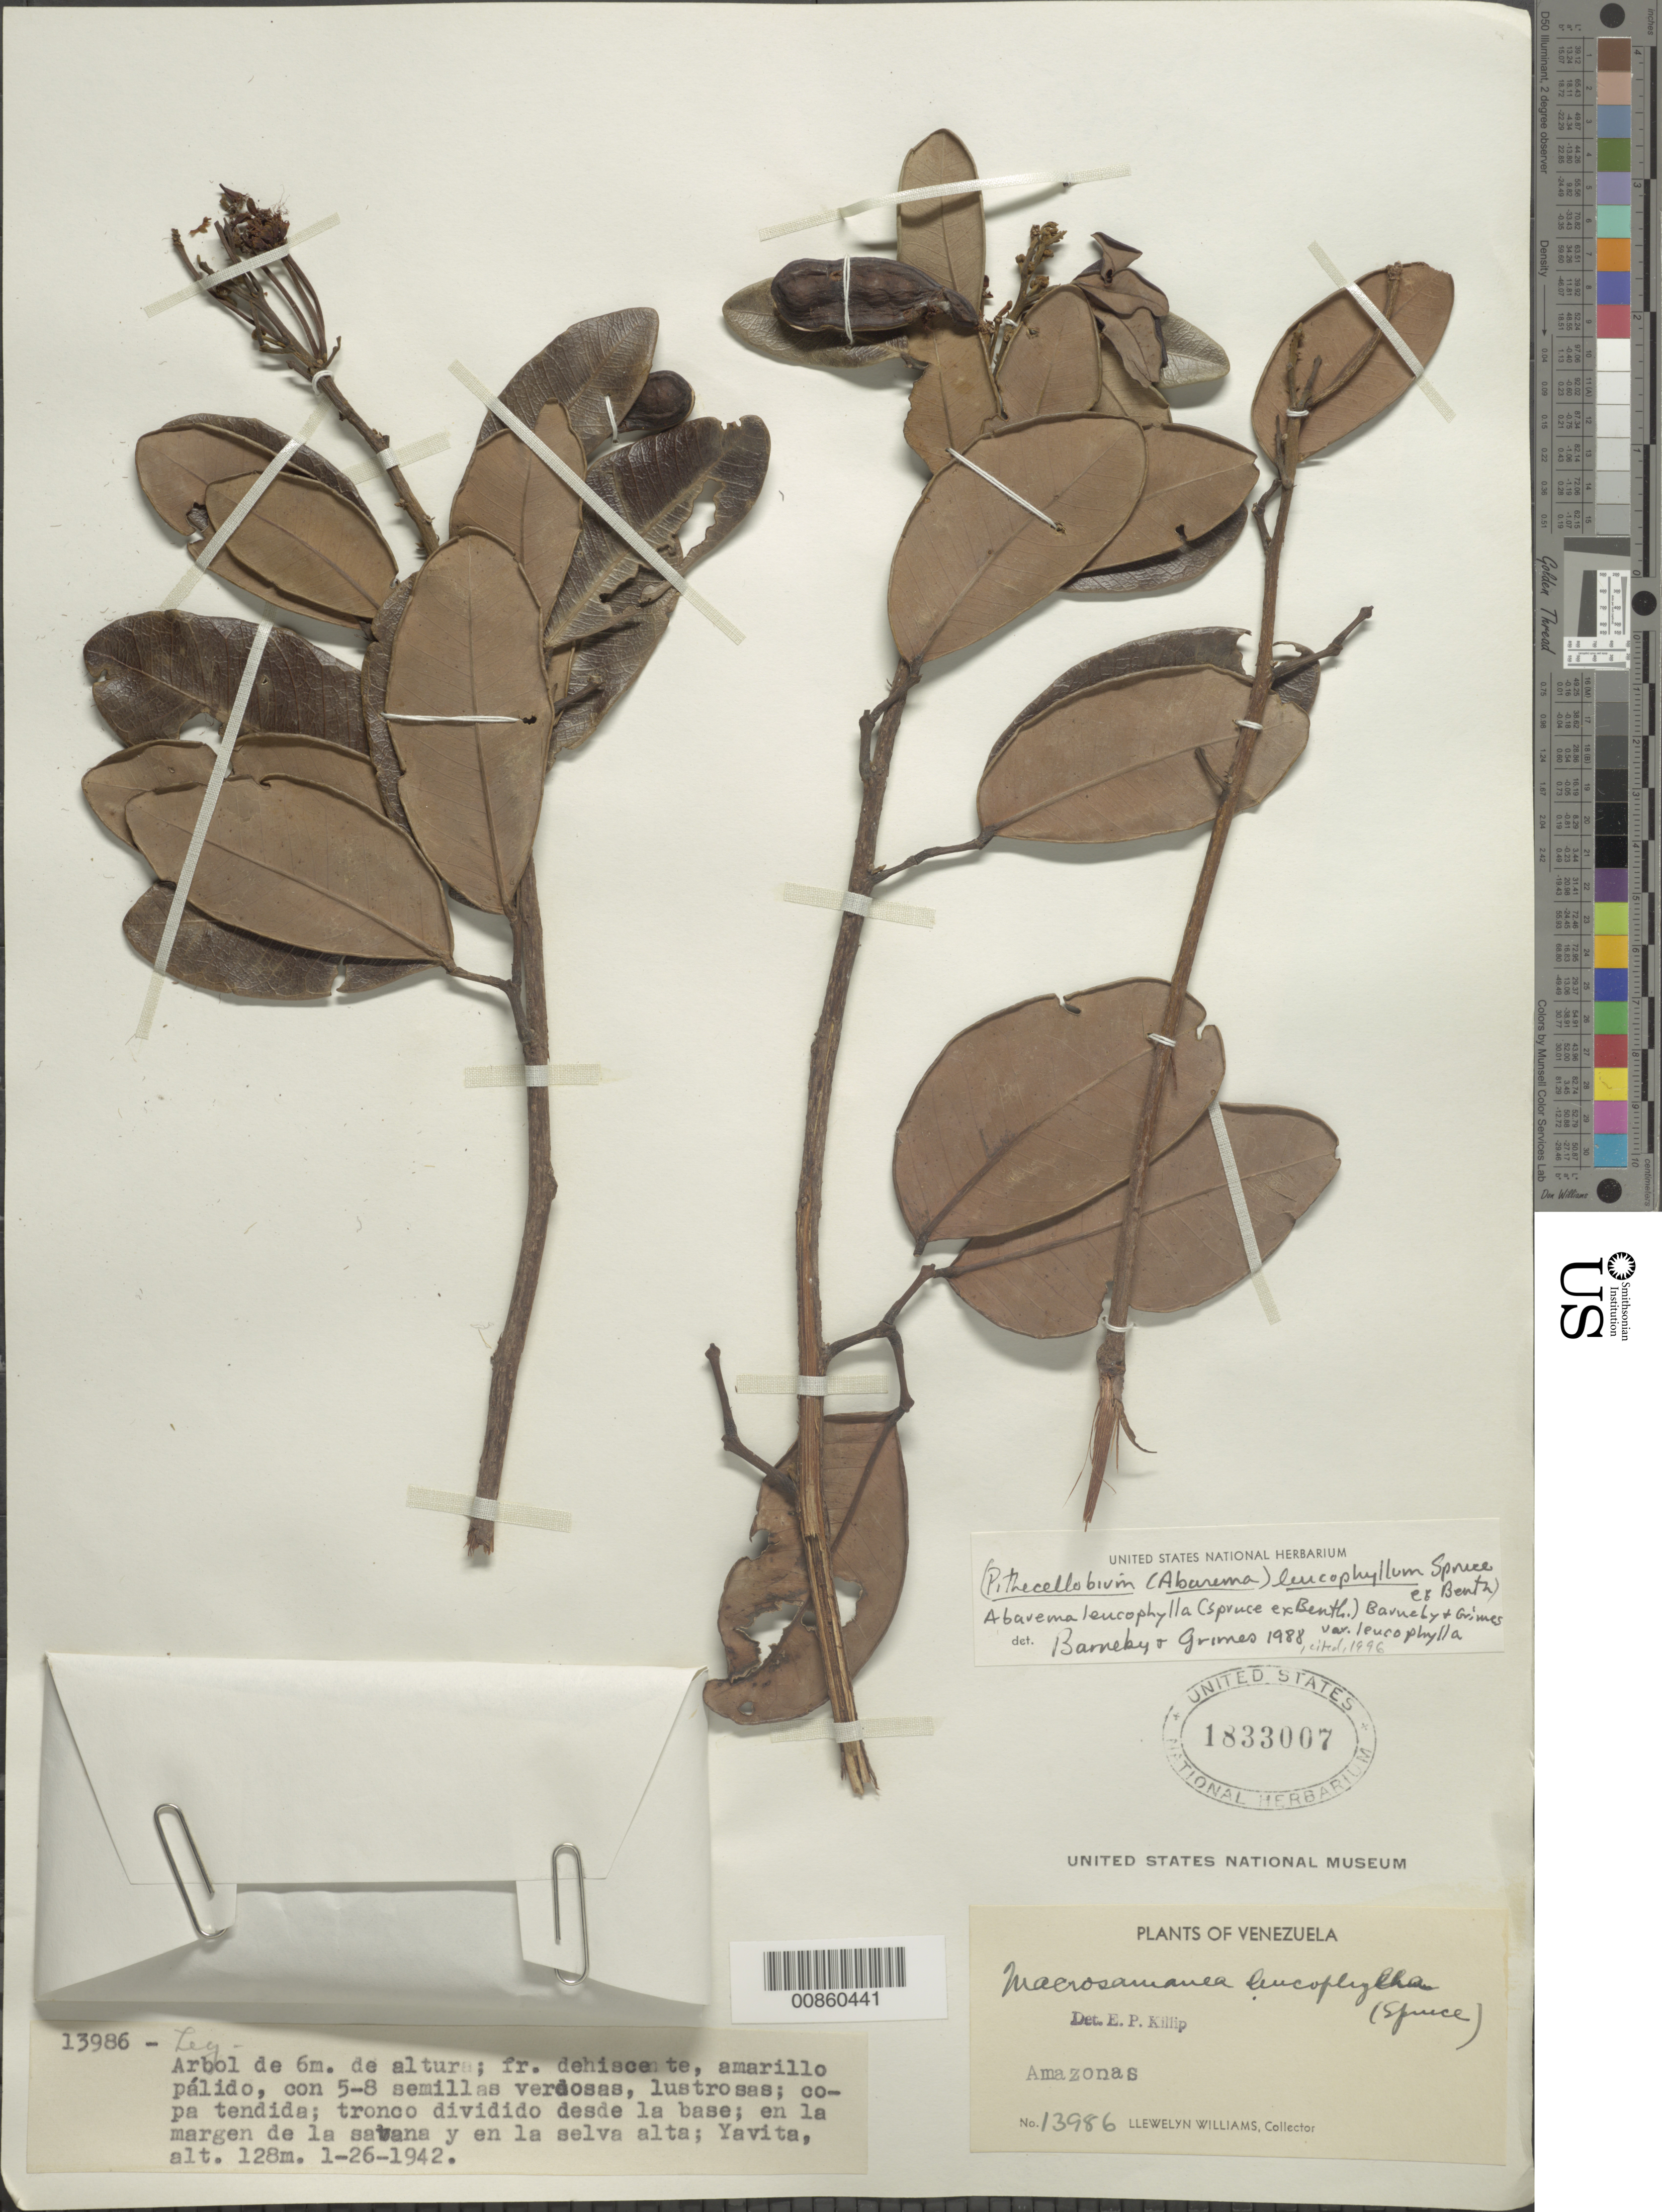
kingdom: Plantae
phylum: Tracheophyta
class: Magnoliopsida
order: Fabales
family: Fabaceae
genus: Abarema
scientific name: Abarema leucophylla var. leucophylla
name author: (Spruce ex Benth.) Barneby & J.W. Grimes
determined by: Barneby, R. C.; Grimes, J. W.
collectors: Ll. Williams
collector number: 13986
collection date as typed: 26-Jan-42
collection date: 1942-01-26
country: Venezuela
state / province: Amazonas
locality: Yavita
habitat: Margen de la savana y en la selva alta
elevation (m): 128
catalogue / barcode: US 1833007